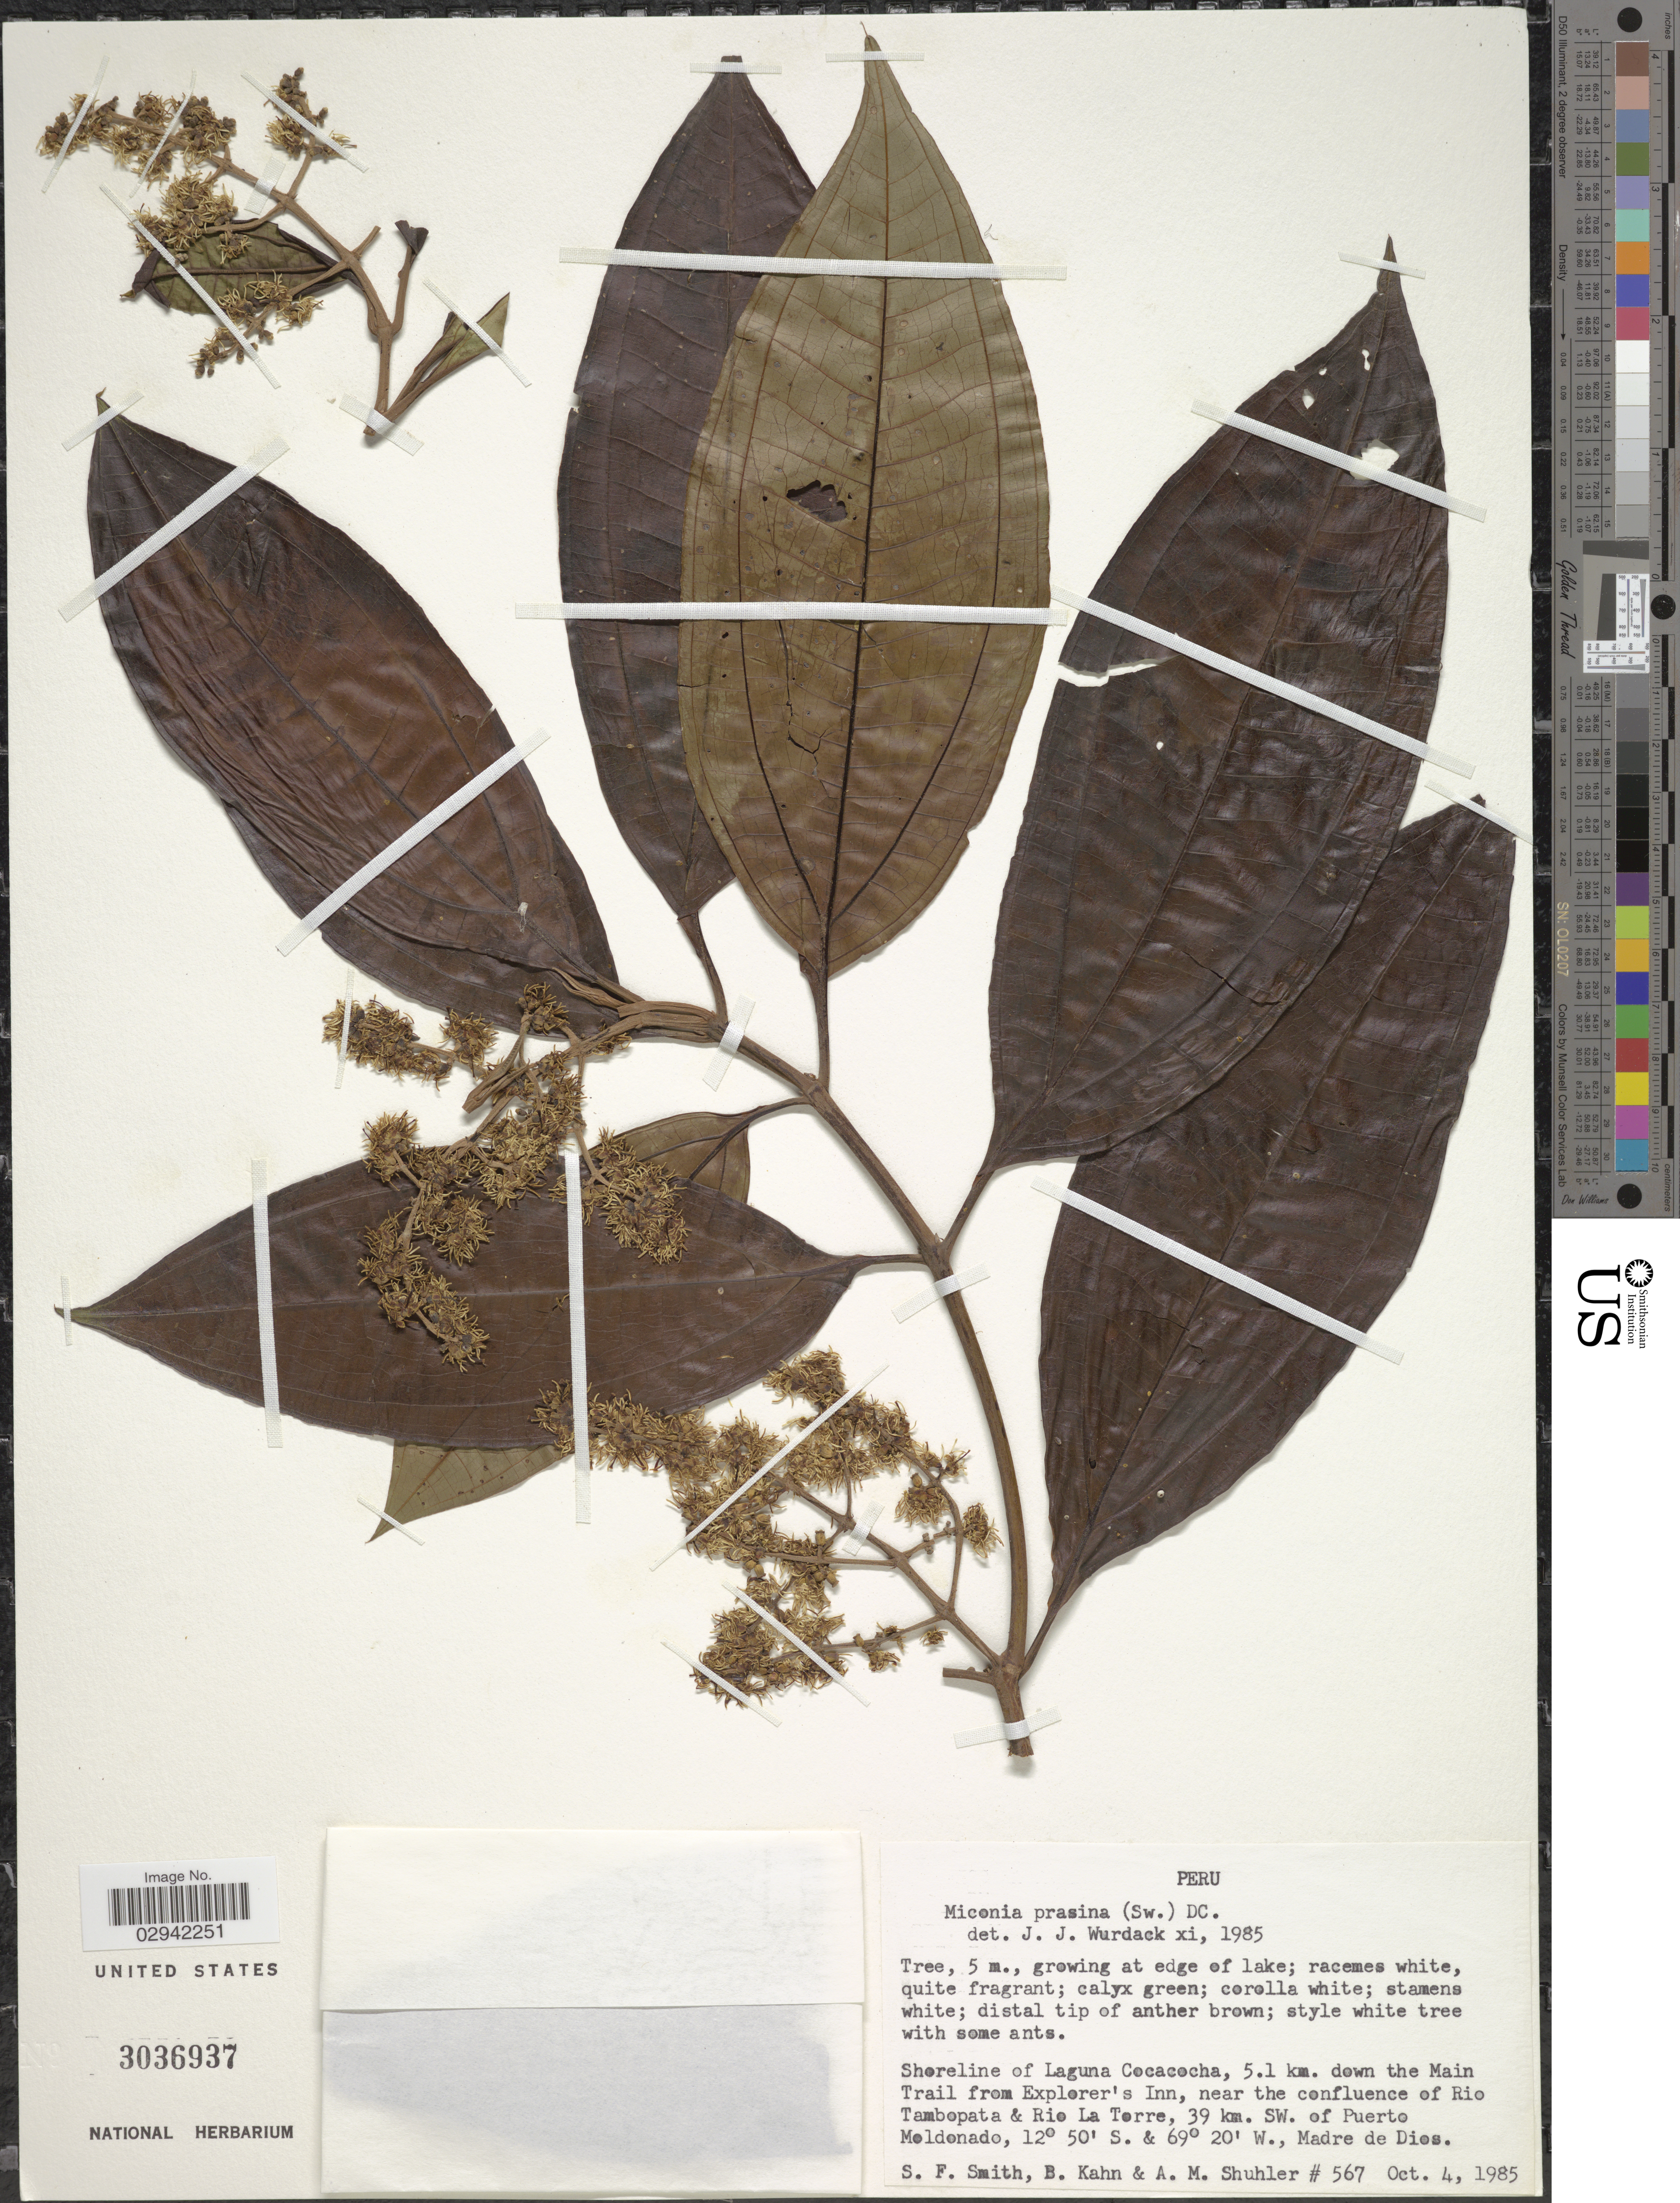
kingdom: Plantae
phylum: Tracheophyta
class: Magnoliopsida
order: Myrtales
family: Melastomataceae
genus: Miconia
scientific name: Miconia prasina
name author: (Sw.) DC.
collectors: S.F. Smith, B. Kahn & A. Shuhler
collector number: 567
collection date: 1985-10-04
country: Peru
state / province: Madre de Dios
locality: Shoreline of Laguna Cocacocha, 5.1 km. down the Main Trail from Explorer's Inn, near the confluence of Rio Tambopata & Rio La Torre, 39 km. SW. of Puerto Maldonado.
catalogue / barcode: US 3036937